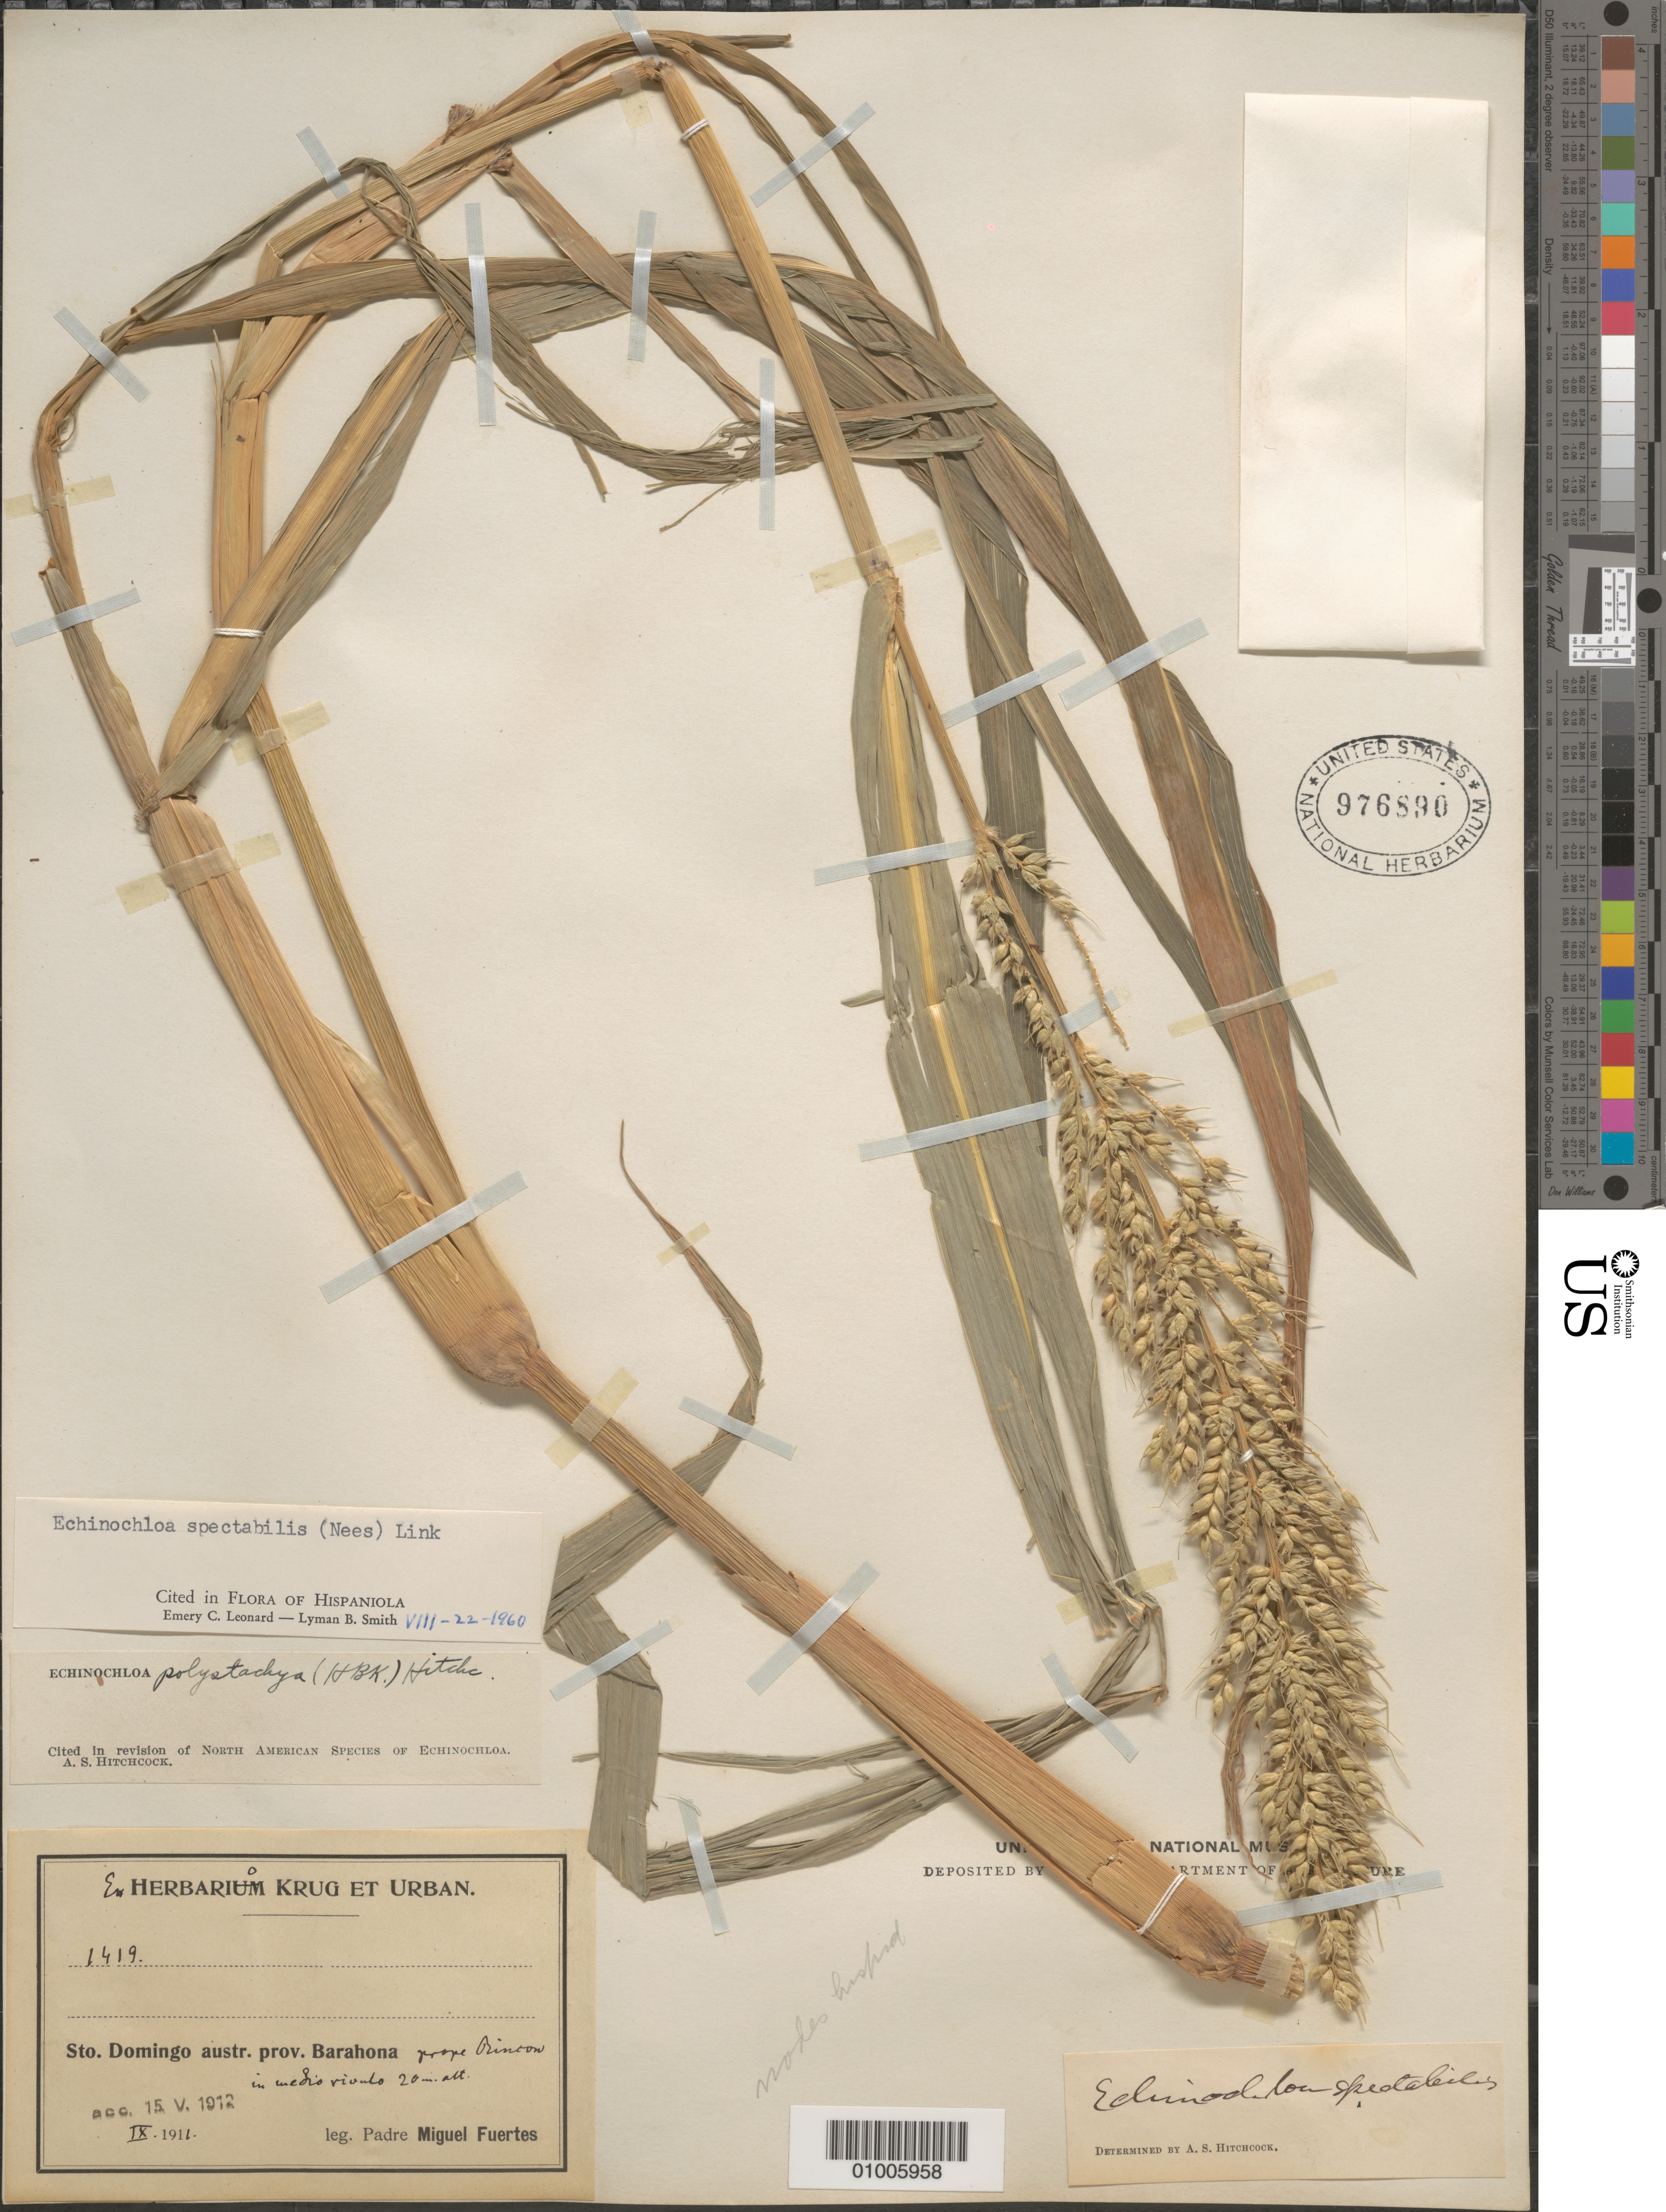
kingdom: Plantae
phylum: Tracheophyta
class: Liliopsida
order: Poales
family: Poaceae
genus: Echinochloa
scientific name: Echinochloa polystachya var. spectabilis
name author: (Nees ex Trin.) Mart. Crov.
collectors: A. S. Hitchcock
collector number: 1419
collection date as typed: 15 May 1912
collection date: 1912-05-15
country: Dominican Republic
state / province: Barahona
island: Hispaniola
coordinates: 0 N, 0 E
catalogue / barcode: US 976890